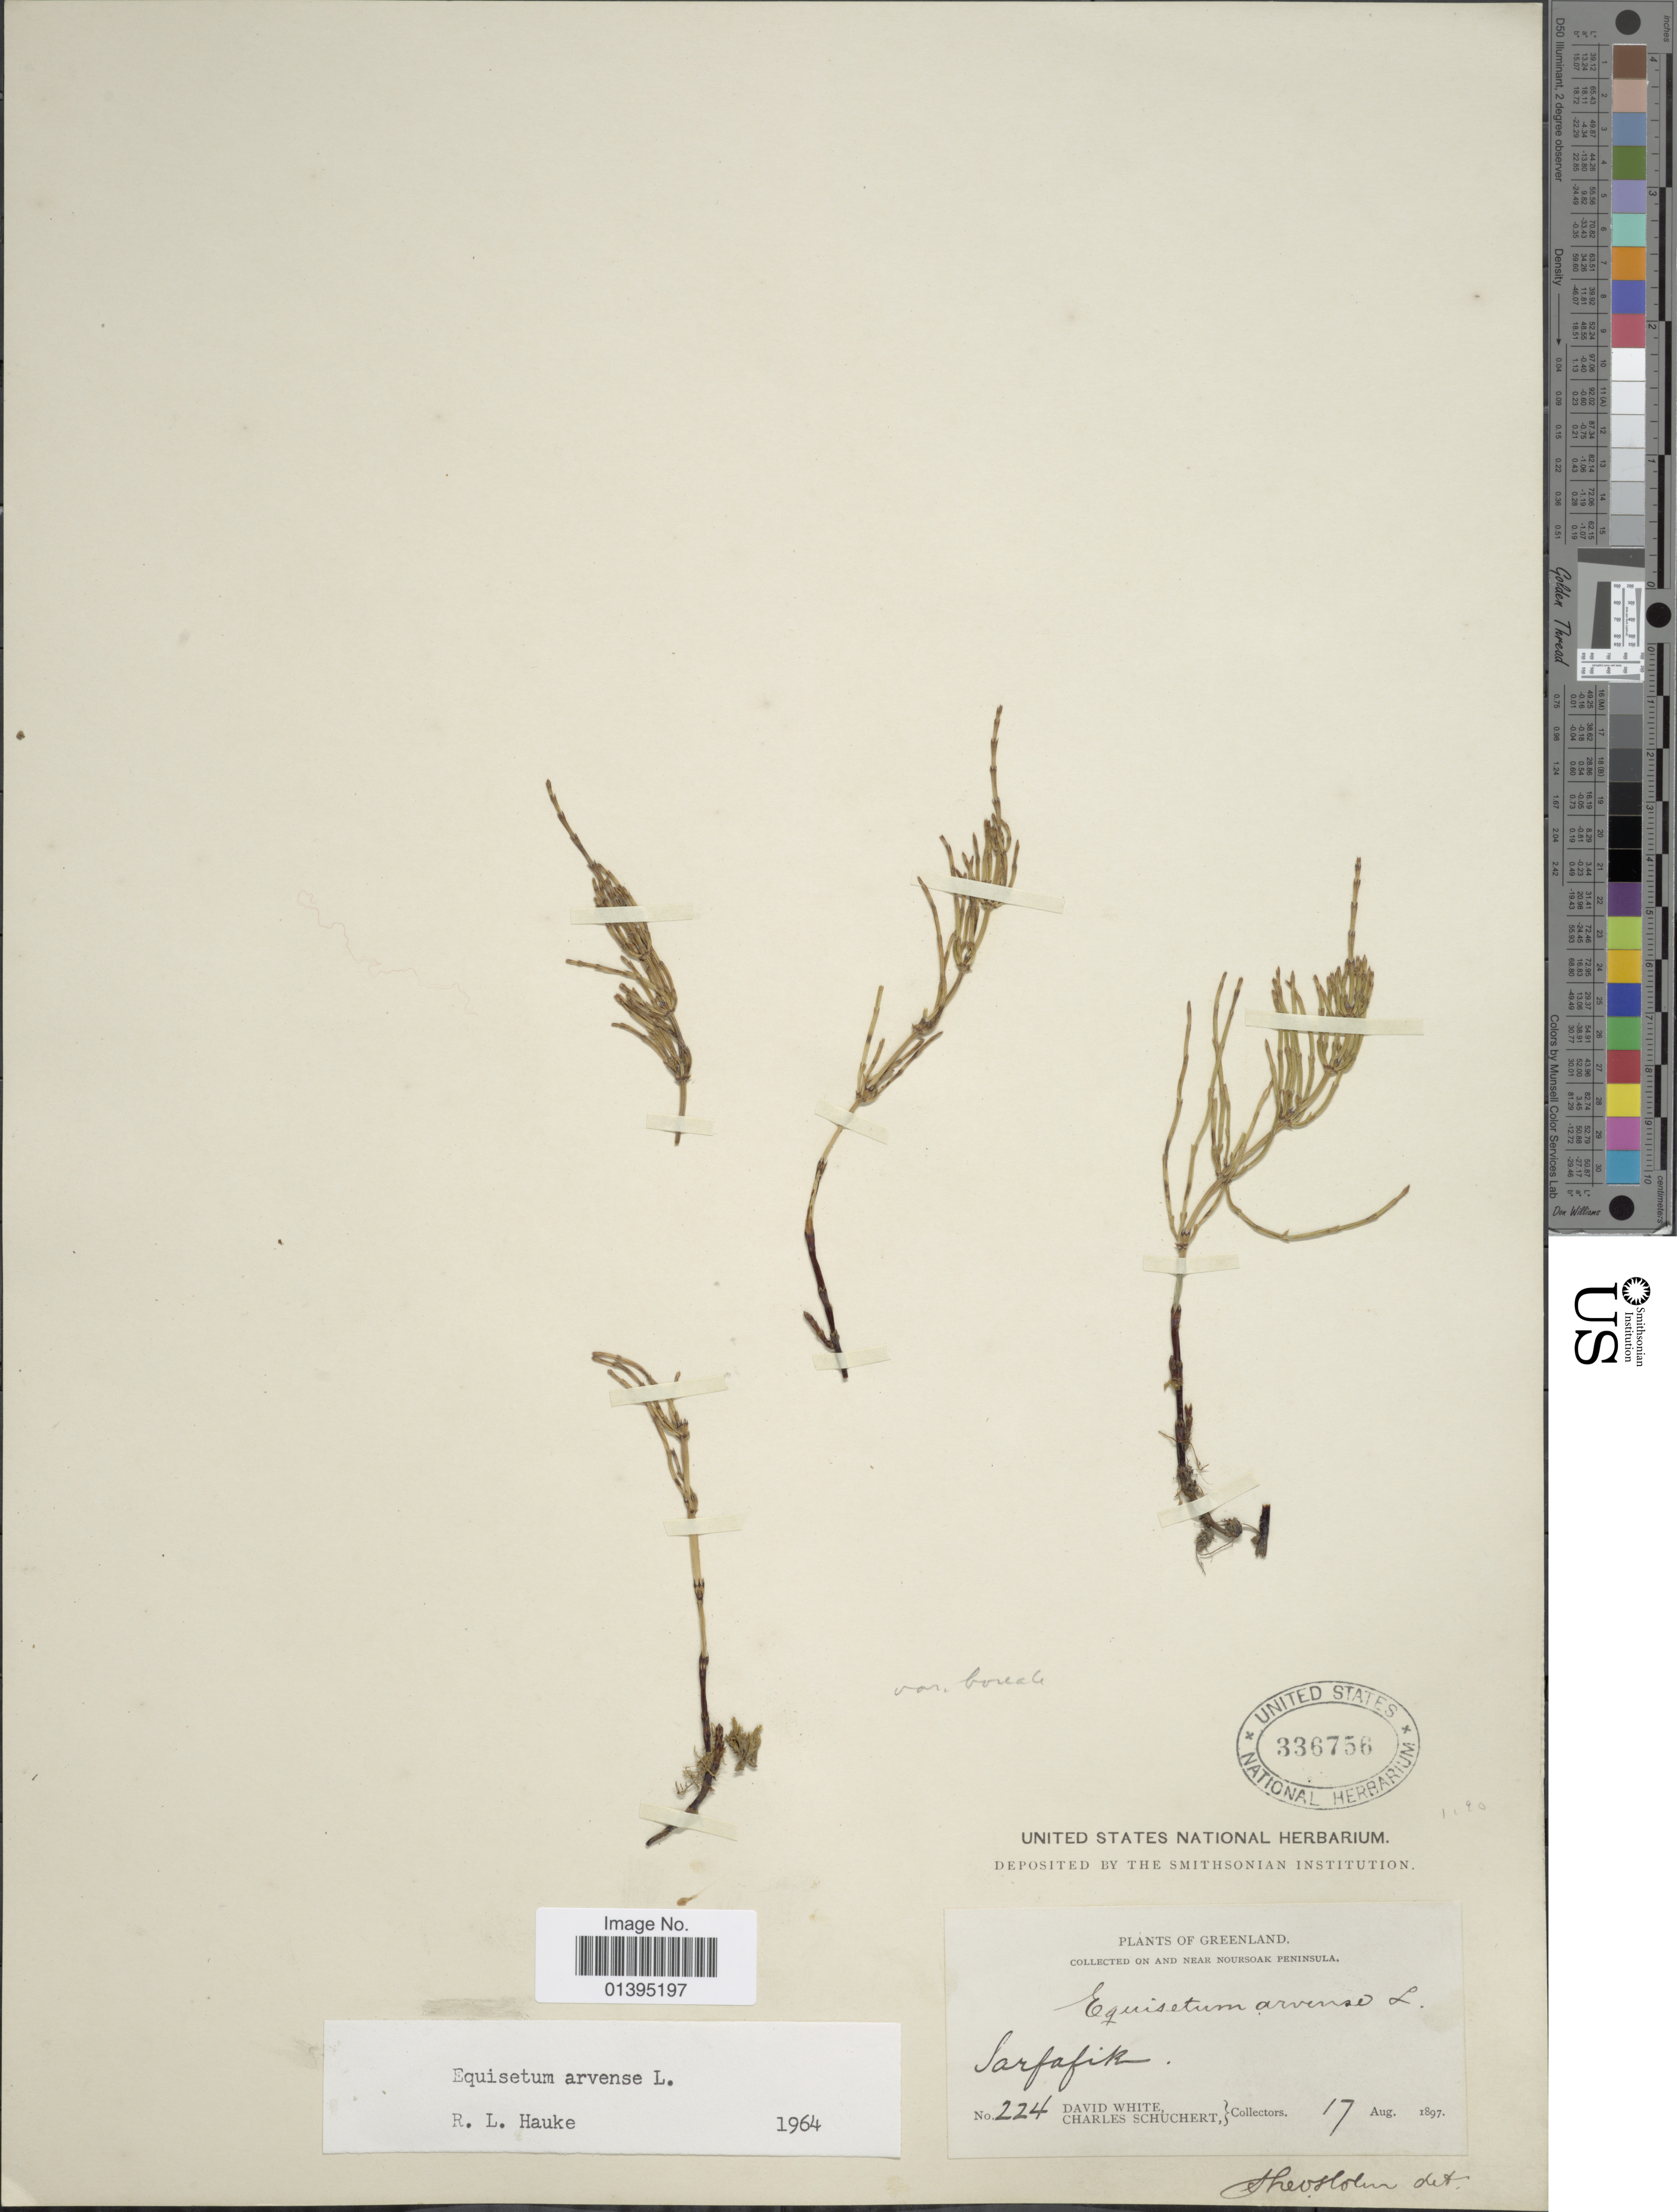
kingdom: Plantae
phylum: Tracheophyta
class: Polypodiopsida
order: Equisetales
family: Equisetaceae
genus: Equisetum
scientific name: Equisetum arvense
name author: L.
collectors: D. White & C. Schuchert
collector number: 224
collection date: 1897-08-17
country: Greenland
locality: On and near Noursoak Peninsula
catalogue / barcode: US 336756